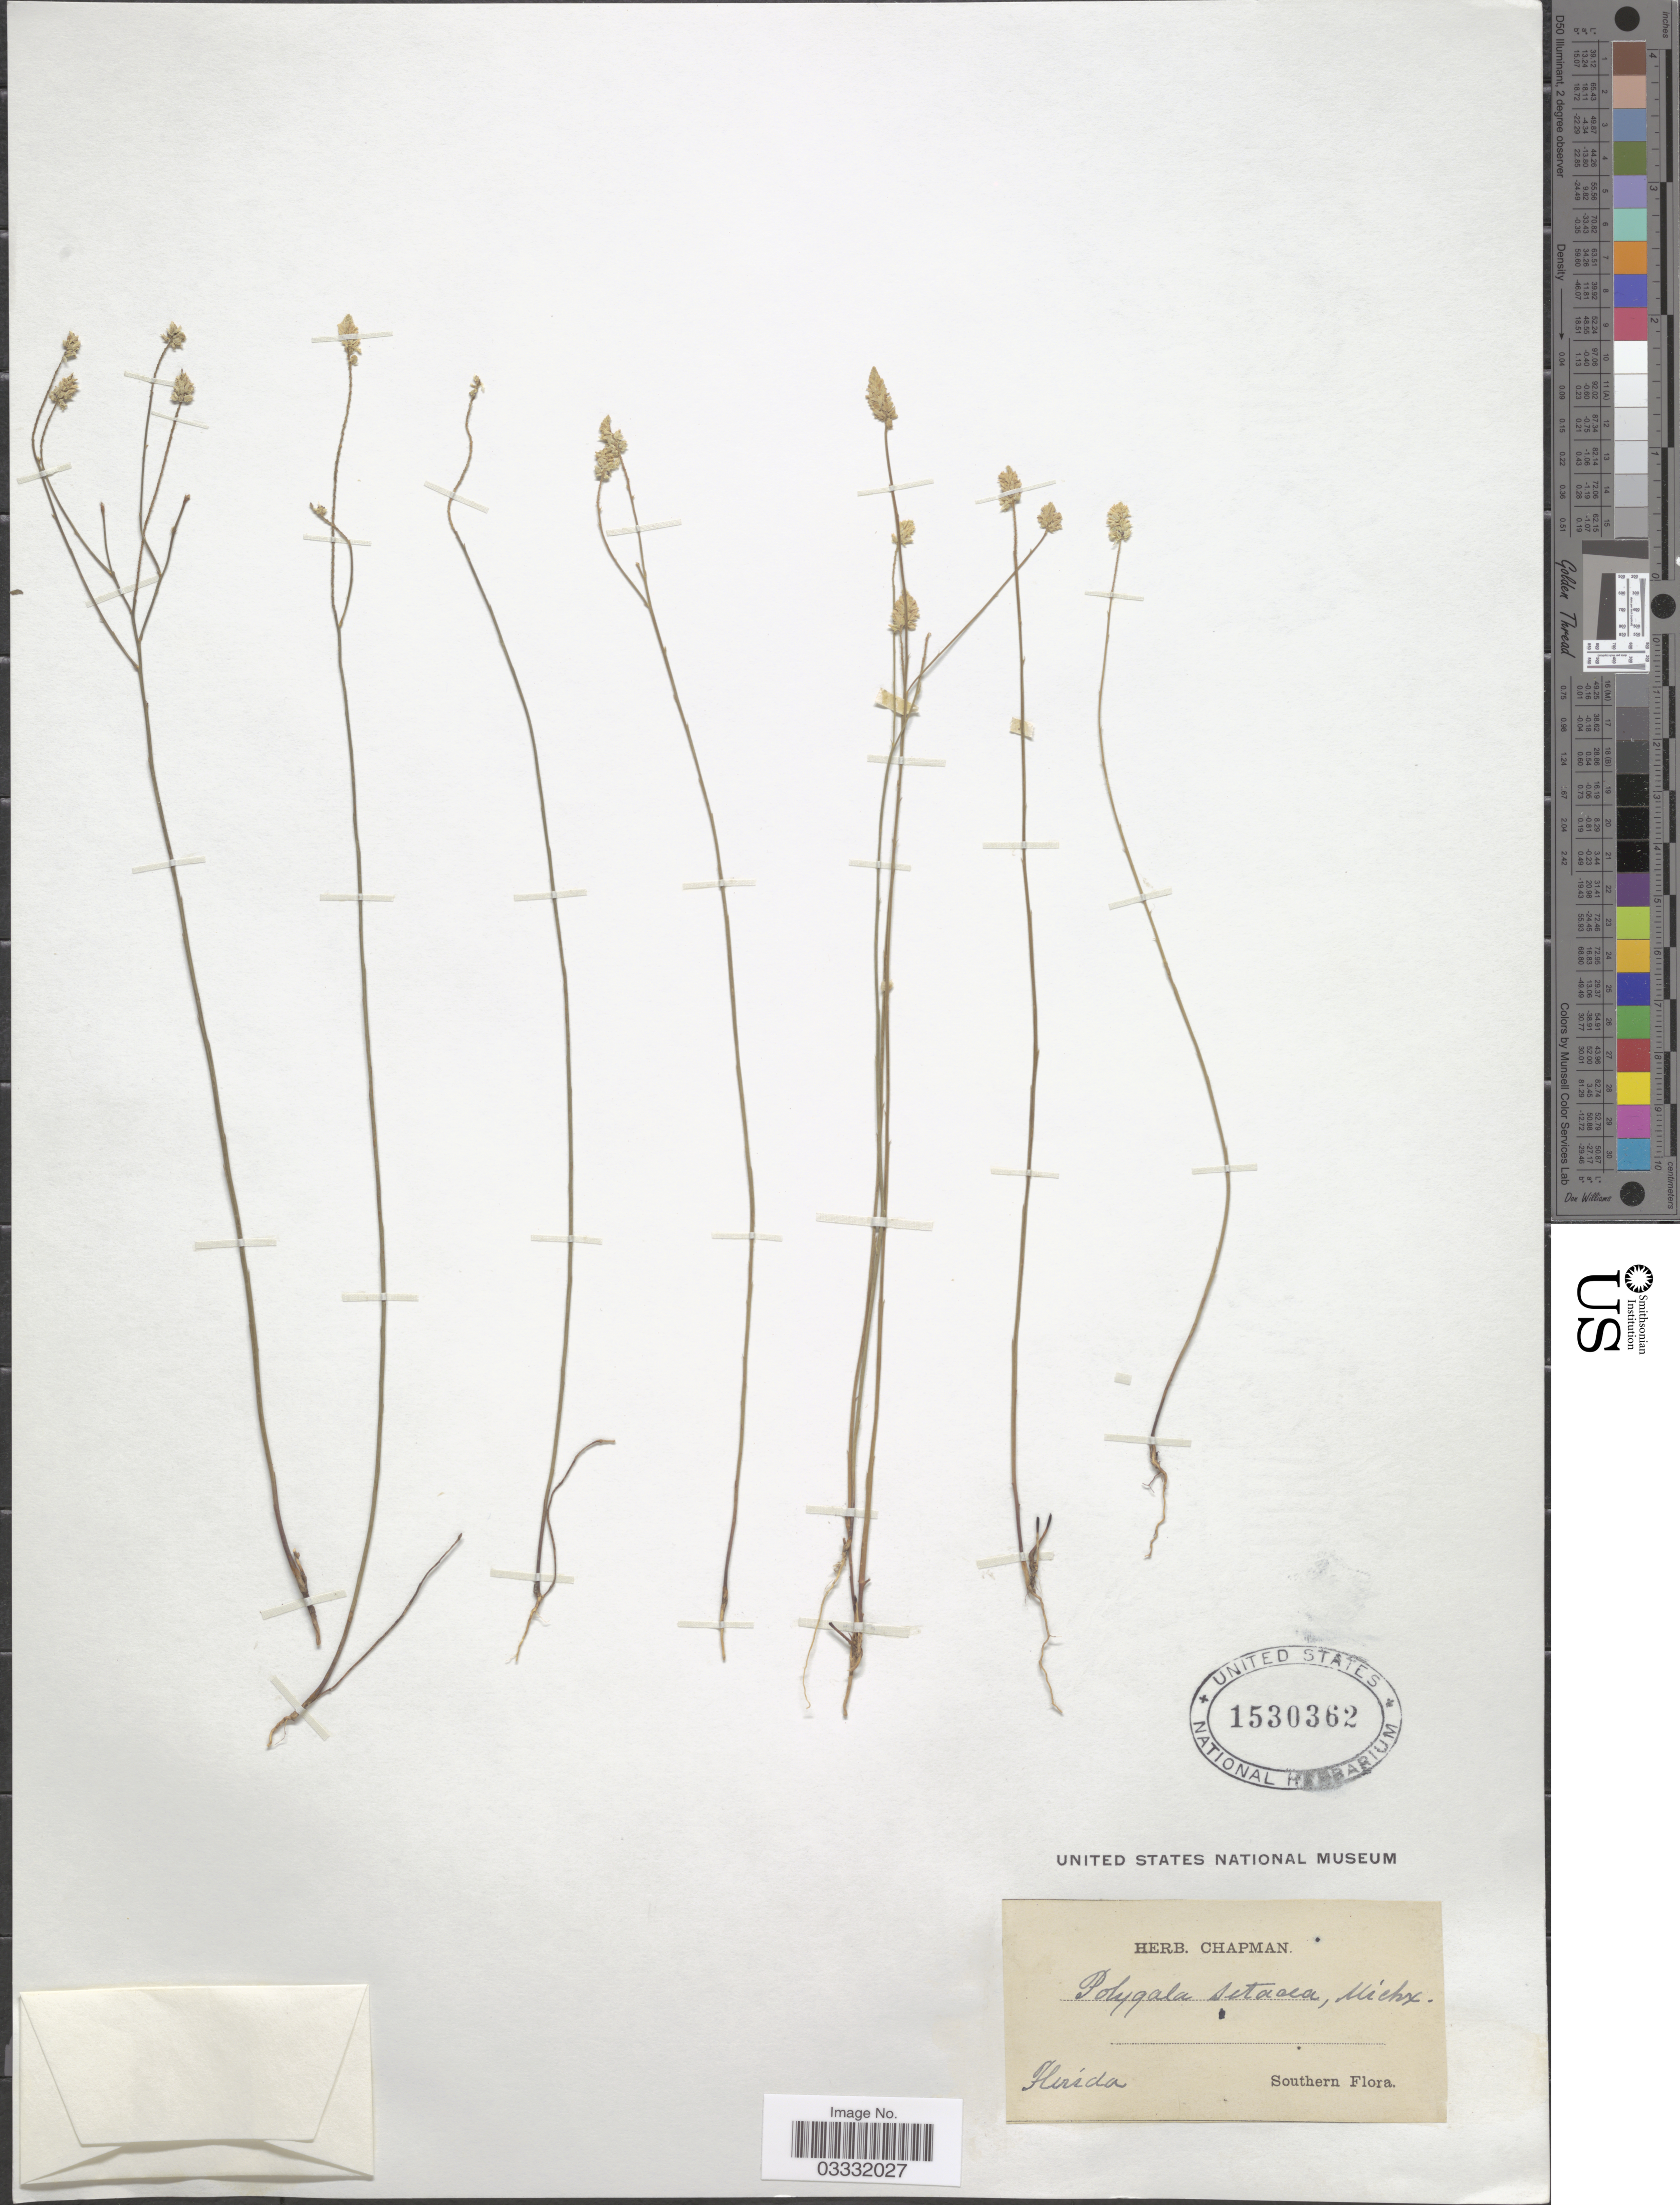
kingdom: Plantae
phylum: Tracheophyta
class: Magnoliopsida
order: Fabales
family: Polygalaceae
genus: Polygala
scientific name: Polygala setacea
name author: Michx.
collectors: ex herb. Chapman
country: United States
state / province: Florida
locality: Southern.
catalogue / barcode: US 1530362